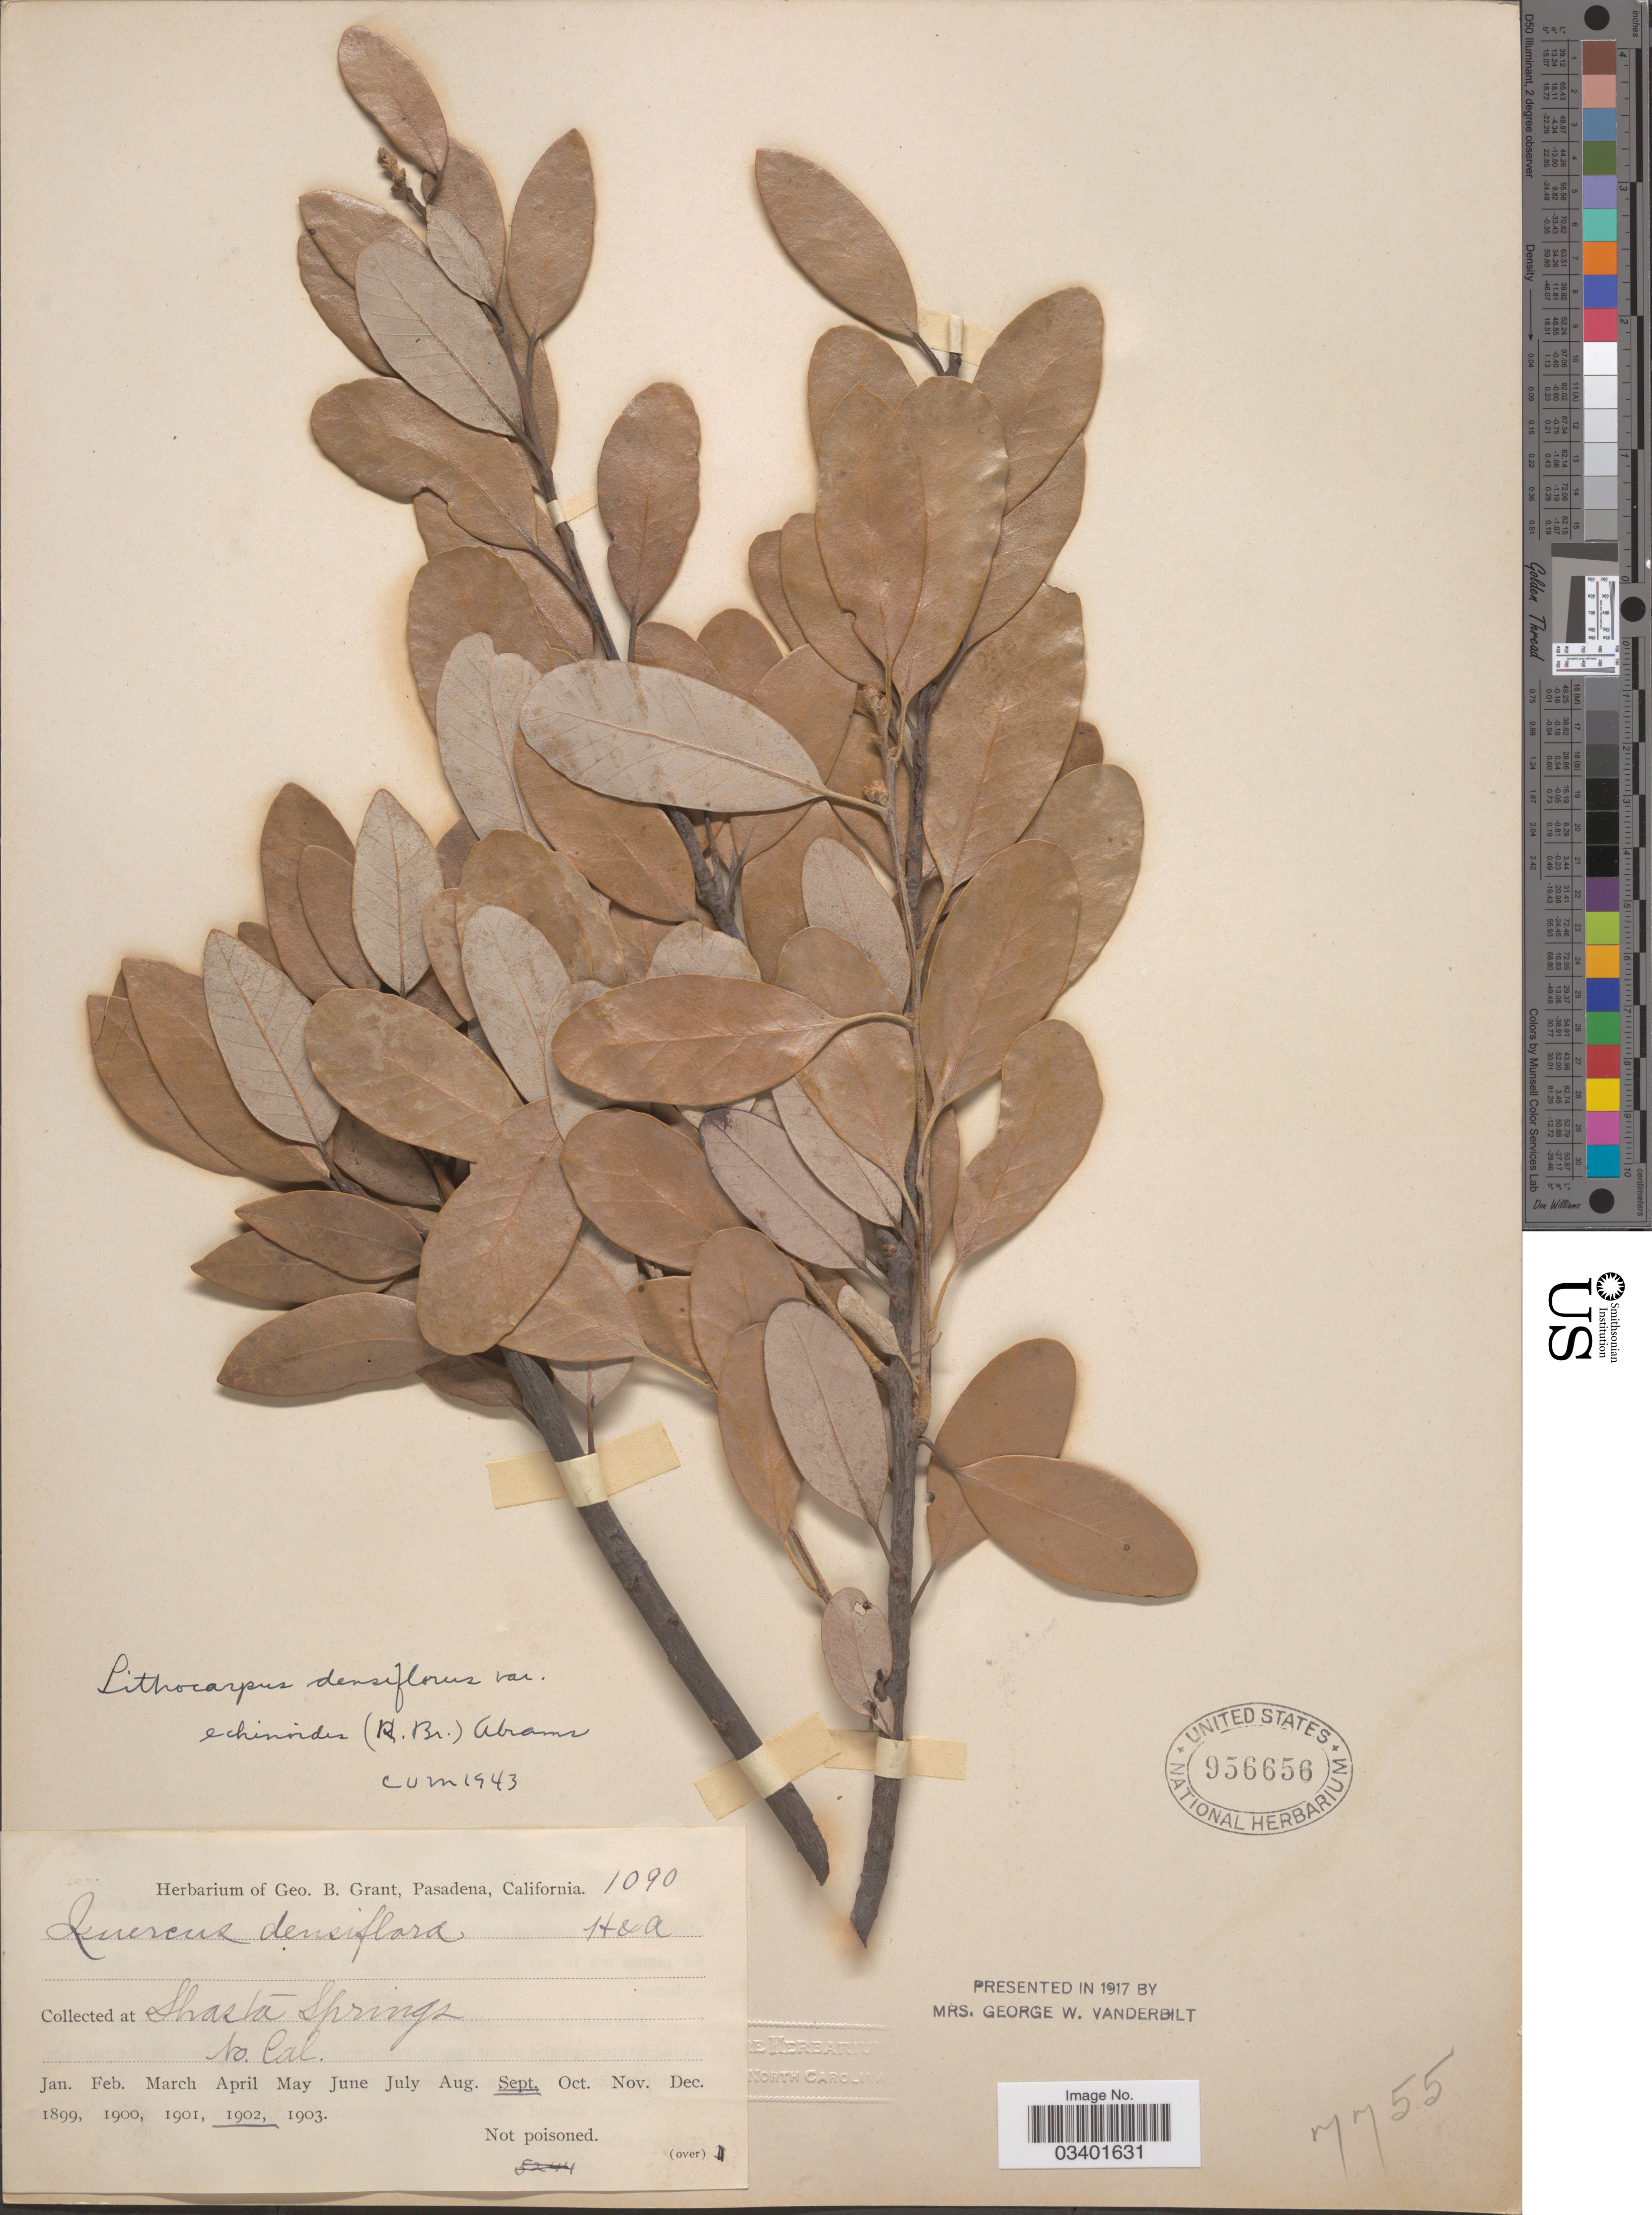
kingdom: Plantae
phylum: Tracheophyta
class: Magnoliopsida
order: Fagales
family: Fagaceae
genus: Notholithocarpus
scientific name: Notholithocarpus densiflorus var. echinoides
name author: (R. Br.ter) P. S. Manos et al.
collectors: G. Grant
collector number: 1090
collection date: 1902-09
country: United States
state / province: California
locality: Shasta Springs. No. Cal.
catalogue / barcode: US 956656